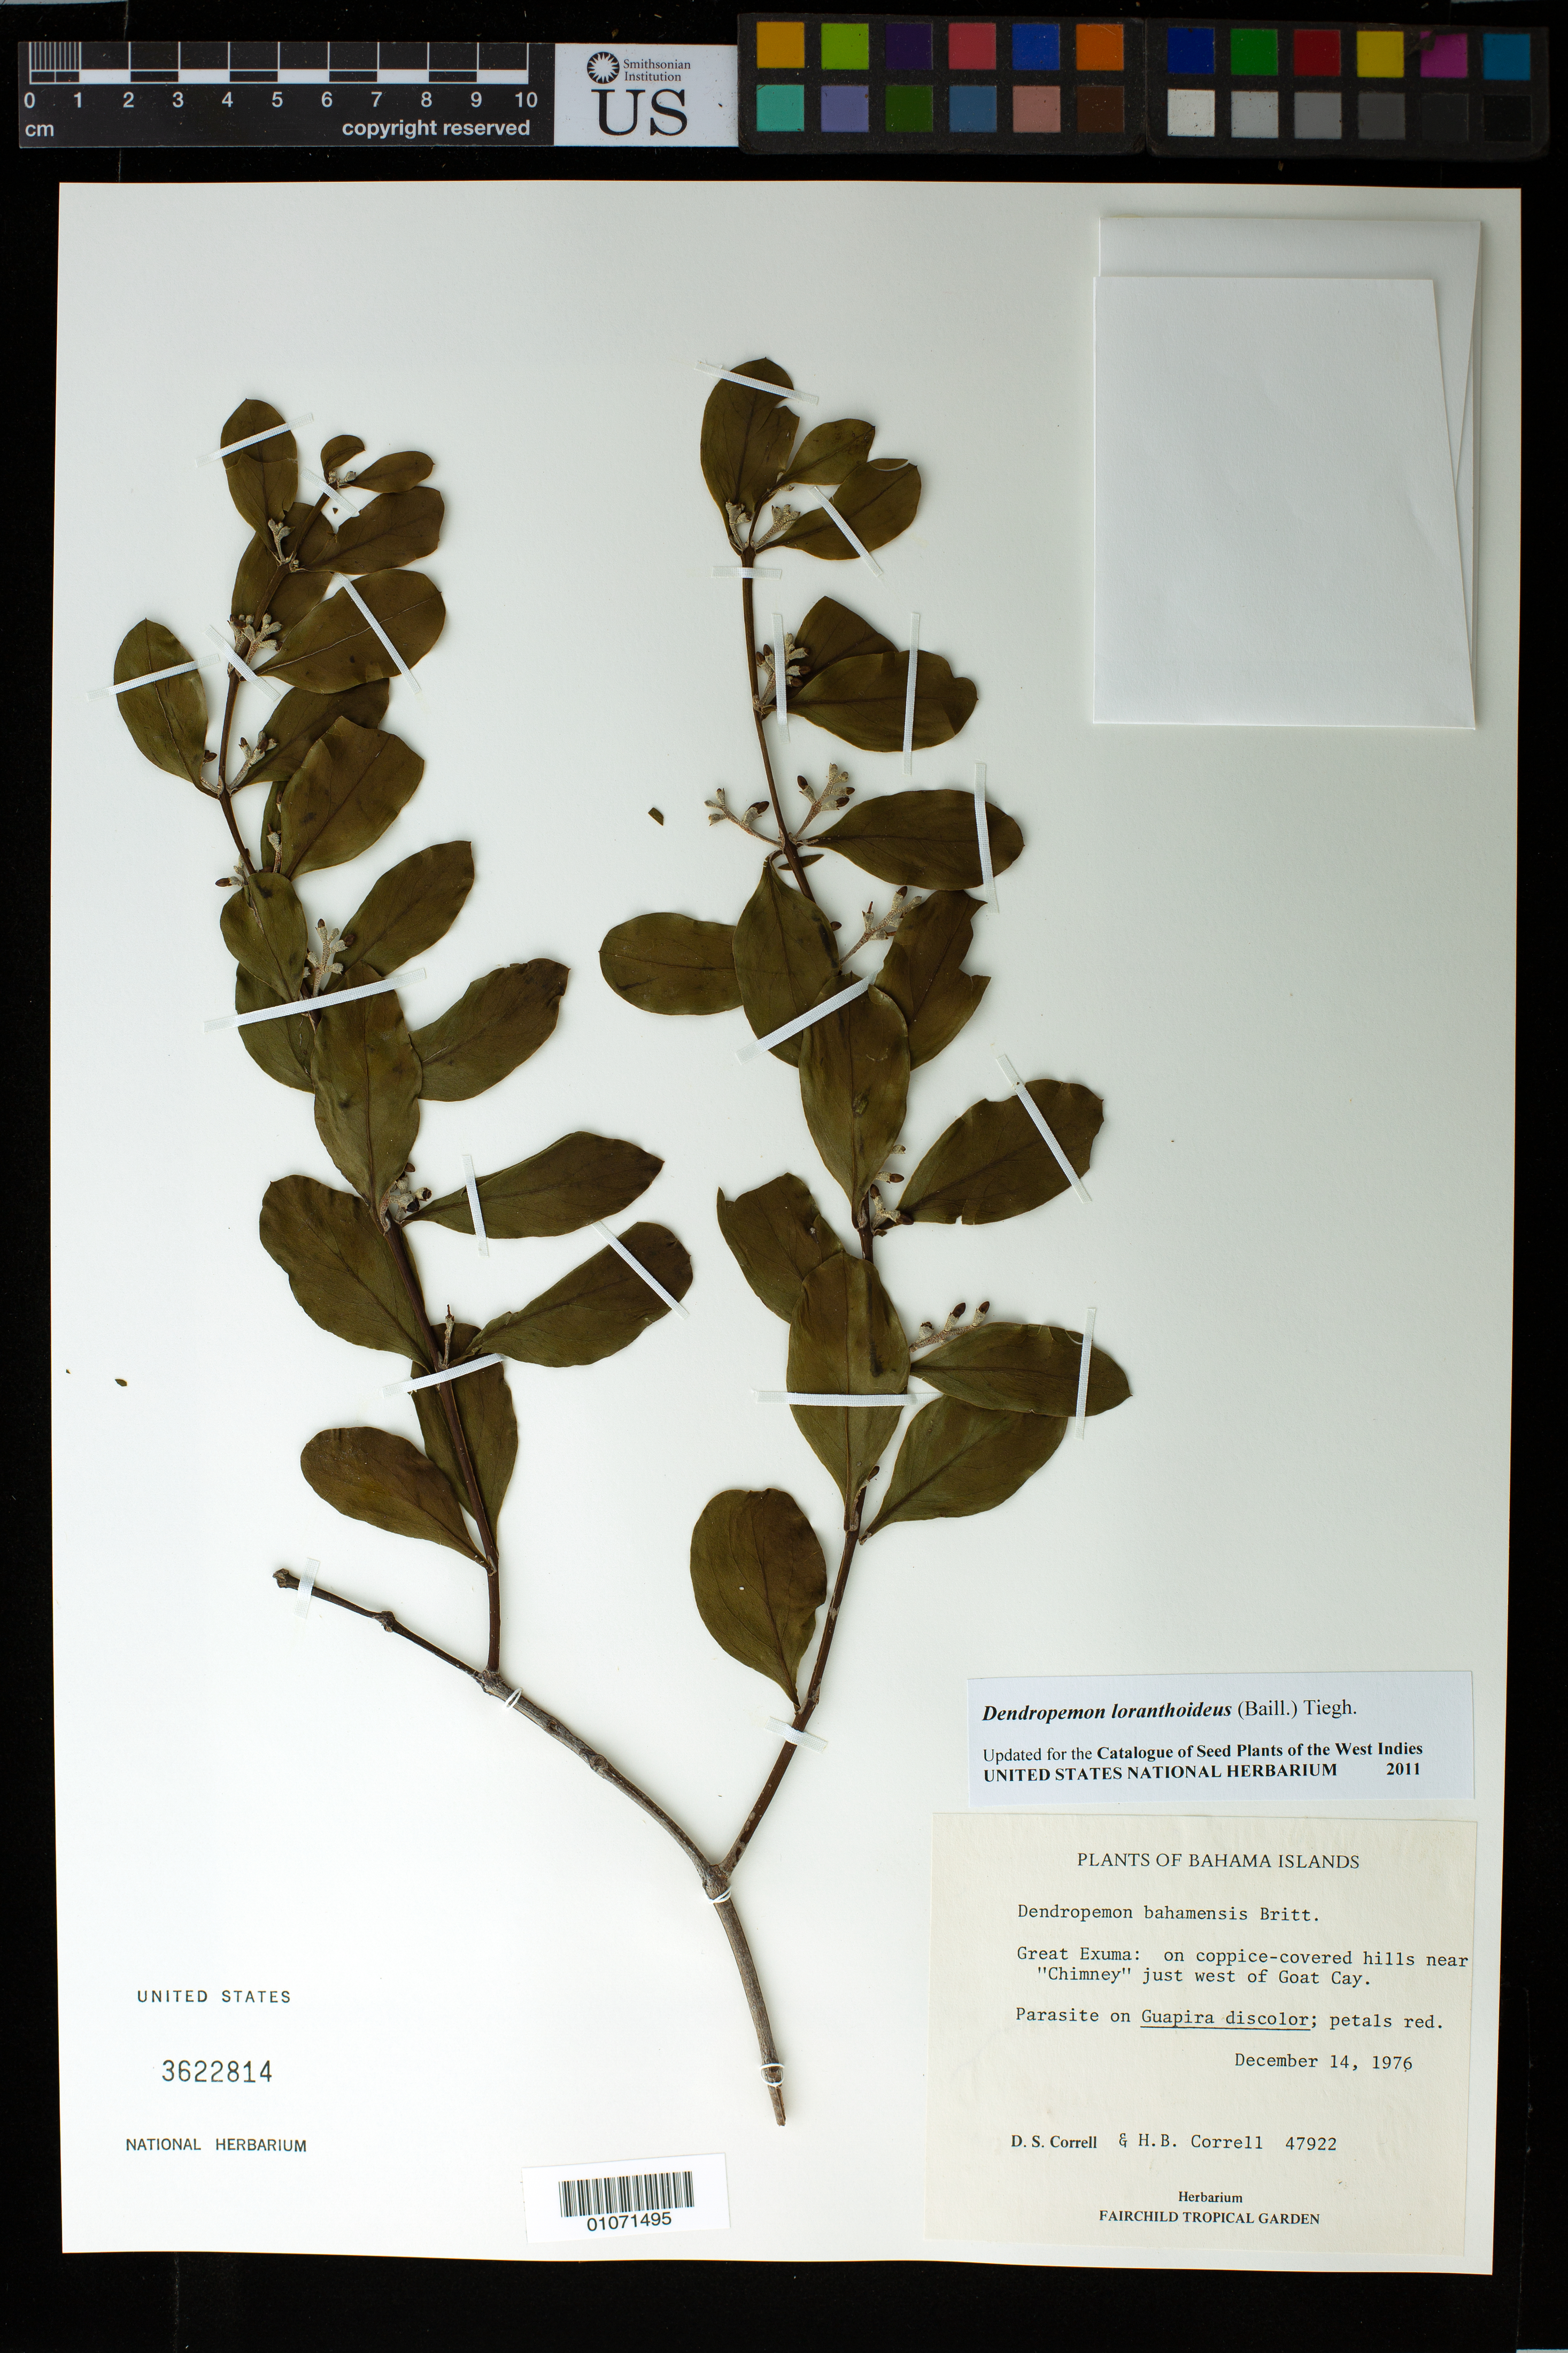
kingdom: Plantae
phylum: Tracheophyta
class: Magnoliopsida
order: Santalales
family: Loranthaceae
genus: Dendropemon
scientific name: Dendropemon loranthoideus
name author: (Baill.) Tiegh.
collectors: D. S. Correll & H. Correll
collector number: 47922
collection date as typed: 14 Dec 1976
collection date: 1976-12-14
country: Bahamas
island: Great Exuma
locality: Goat Cay, just W of, near "Chimney'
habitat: On coppice-covered hills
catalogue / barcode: US 3622814